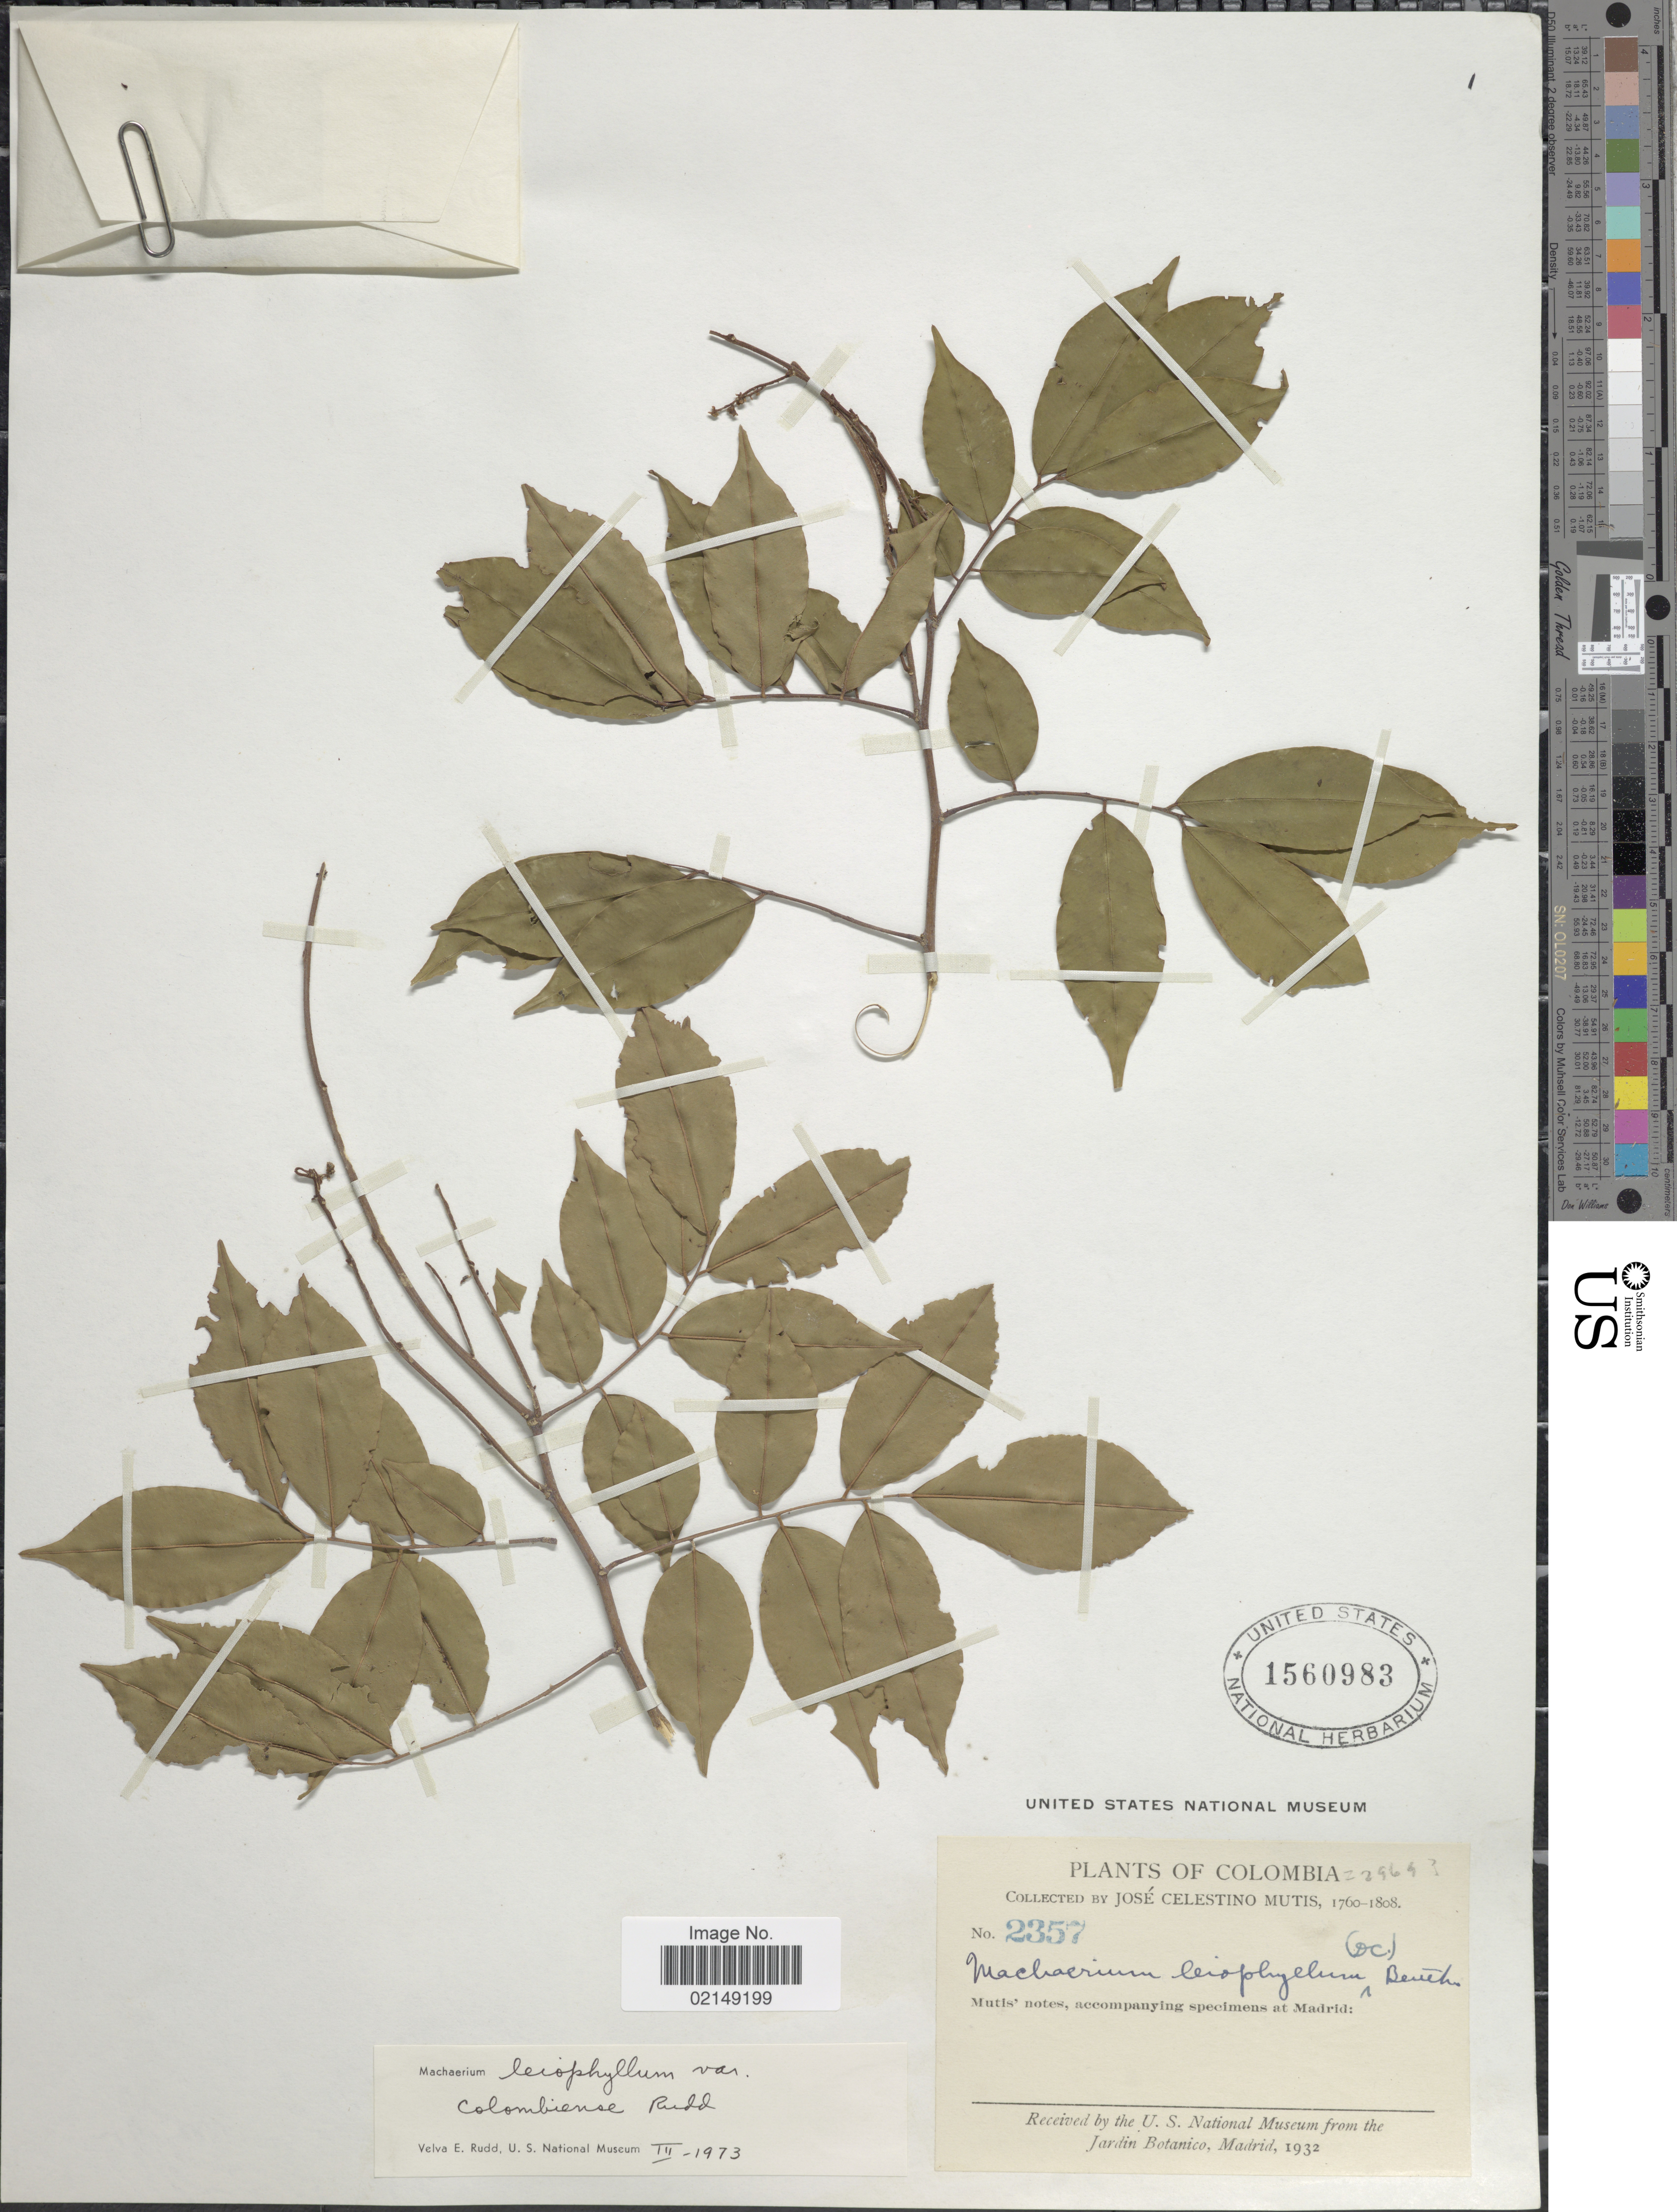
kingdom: Plantae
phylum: Tracheophyta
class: Magnoliopsida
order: Fabales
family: Fabaceae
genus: Machaerium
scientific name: Machaerium leiophyllum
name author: (DC.) Benth.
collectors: J. C. B. Mutis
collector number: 2357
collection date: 1760/1808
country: Colombia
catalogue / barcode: US 1560983